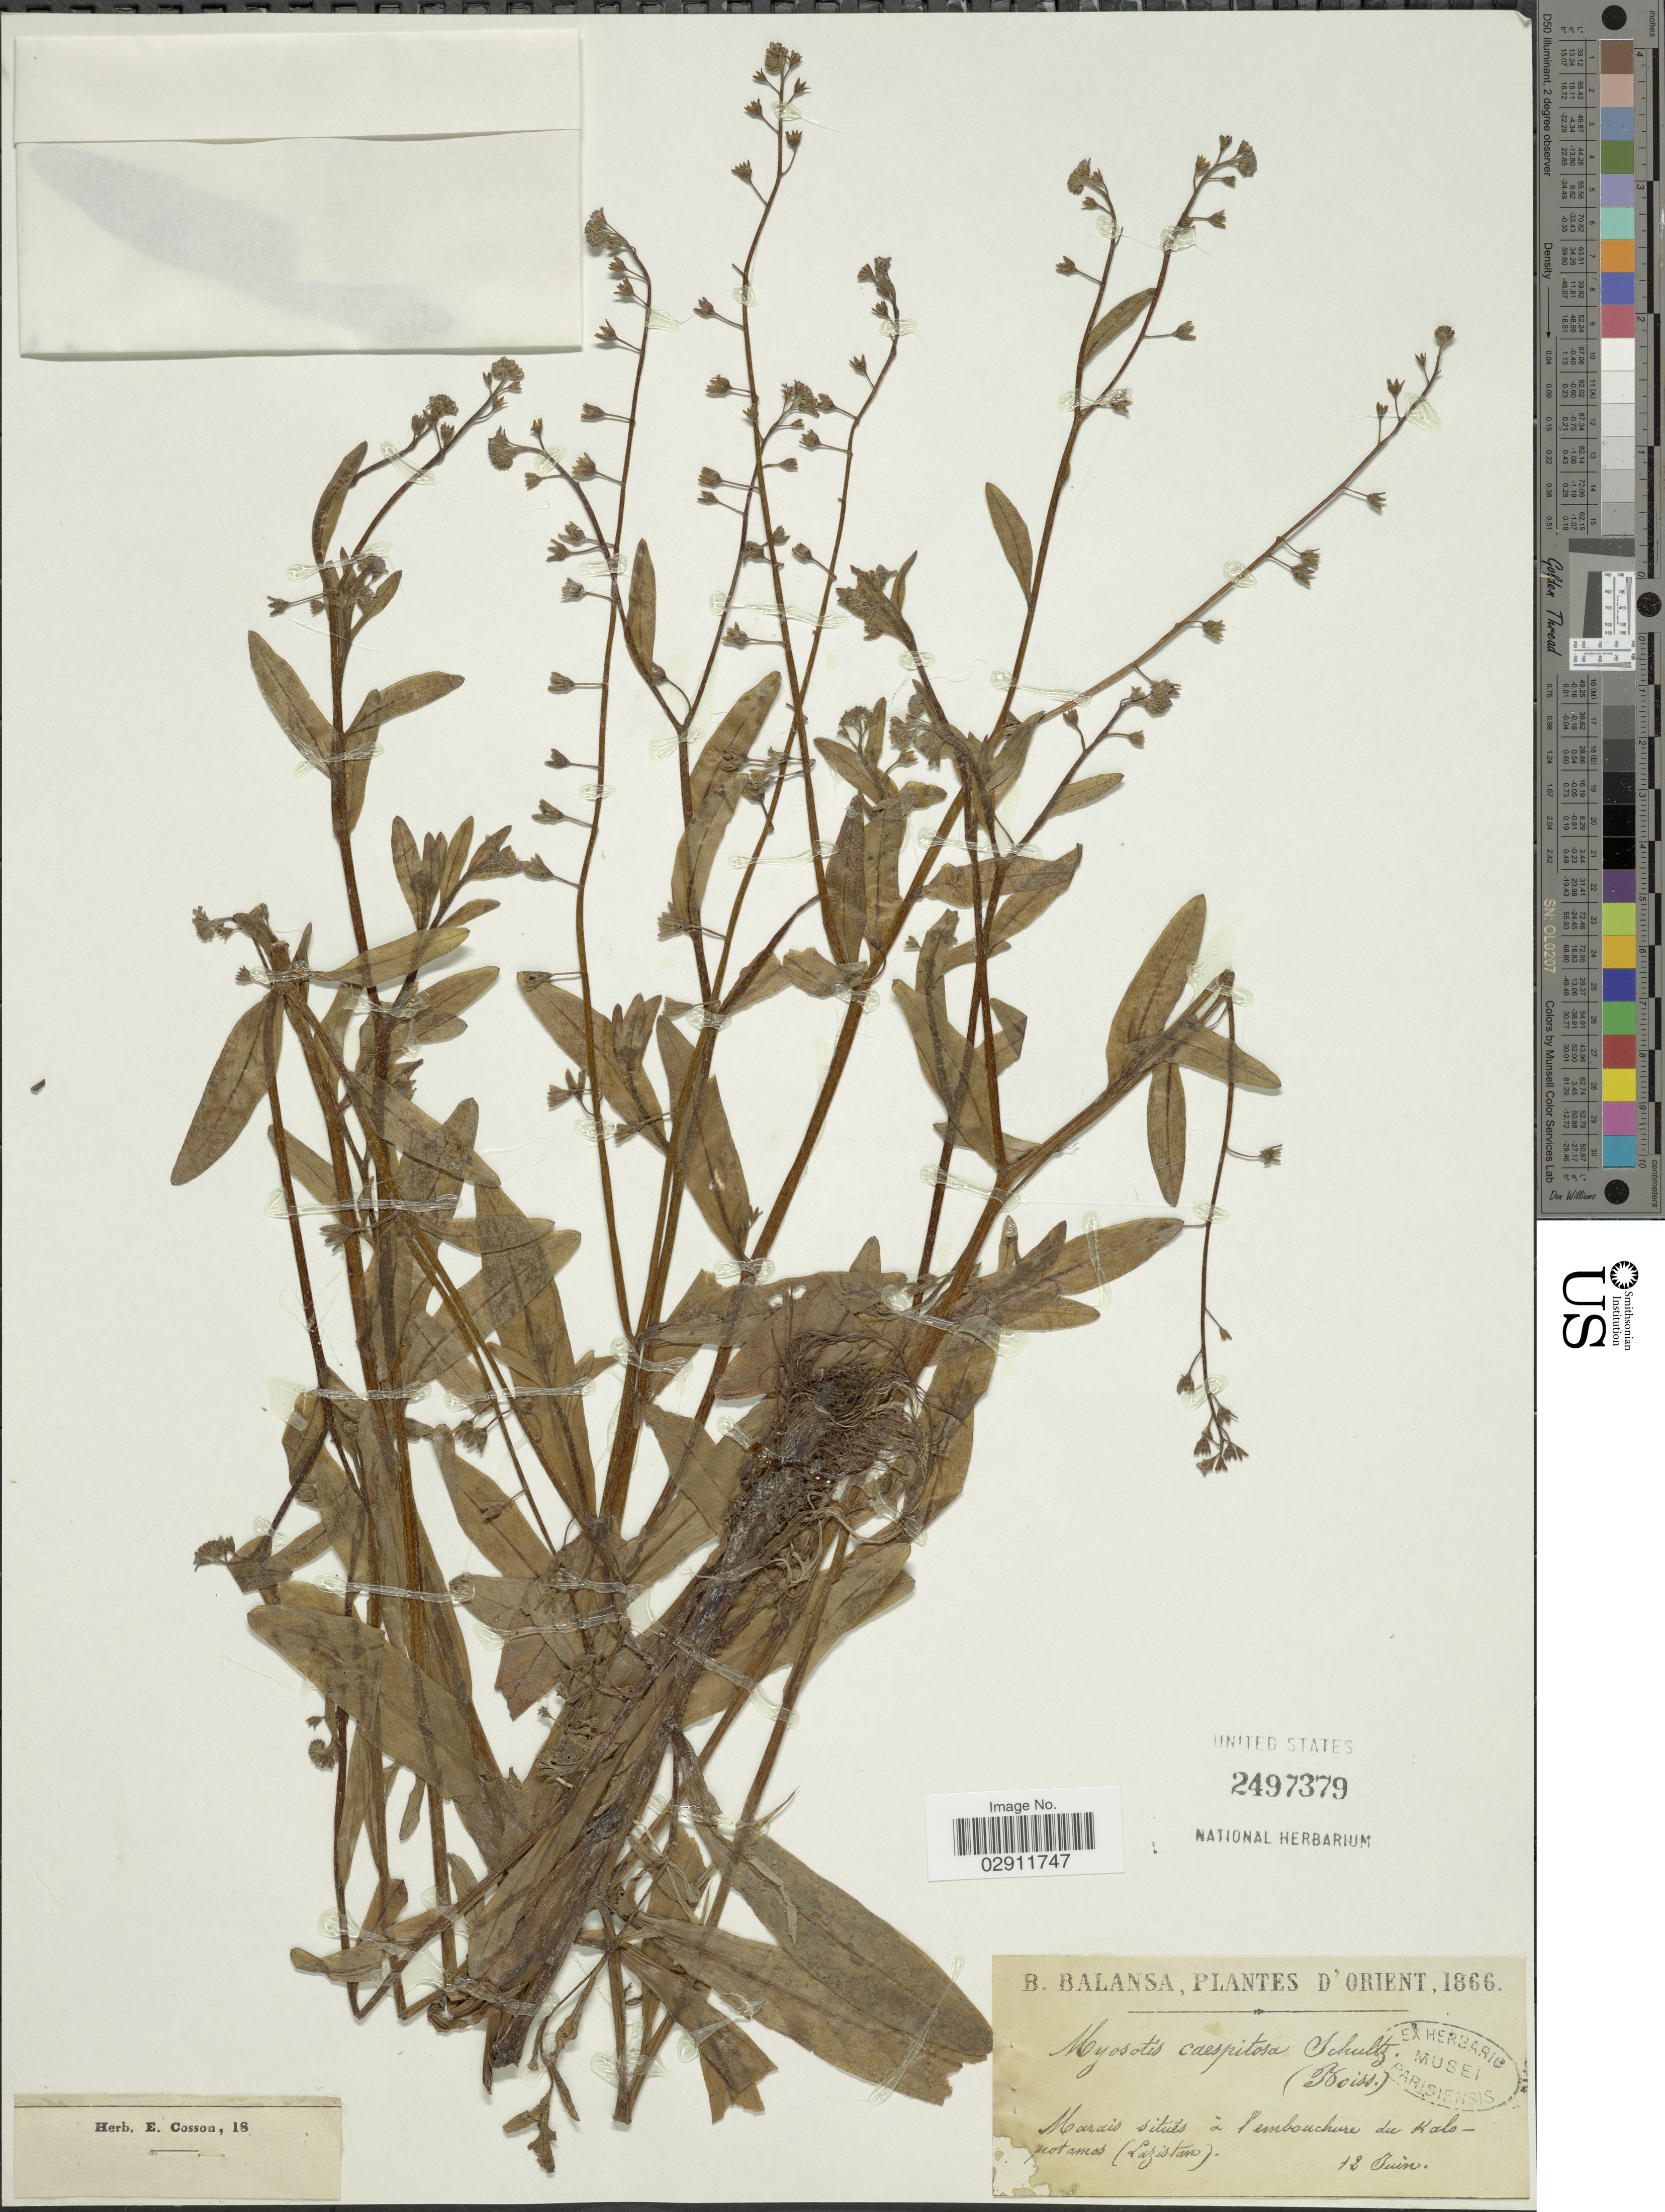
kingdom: Plantae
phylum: Tracheophyta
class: Magnoliopsida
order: Boraginales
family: Boraginaceae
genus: Myosotis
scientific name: Myosotis caespitosa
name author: Schultz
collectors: B. Balansa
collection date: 1866-06-12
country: Turkey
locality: Orient. Marais situés à l'embouchure du Kalopotamos (Lazistan).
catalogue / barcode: US 2497379